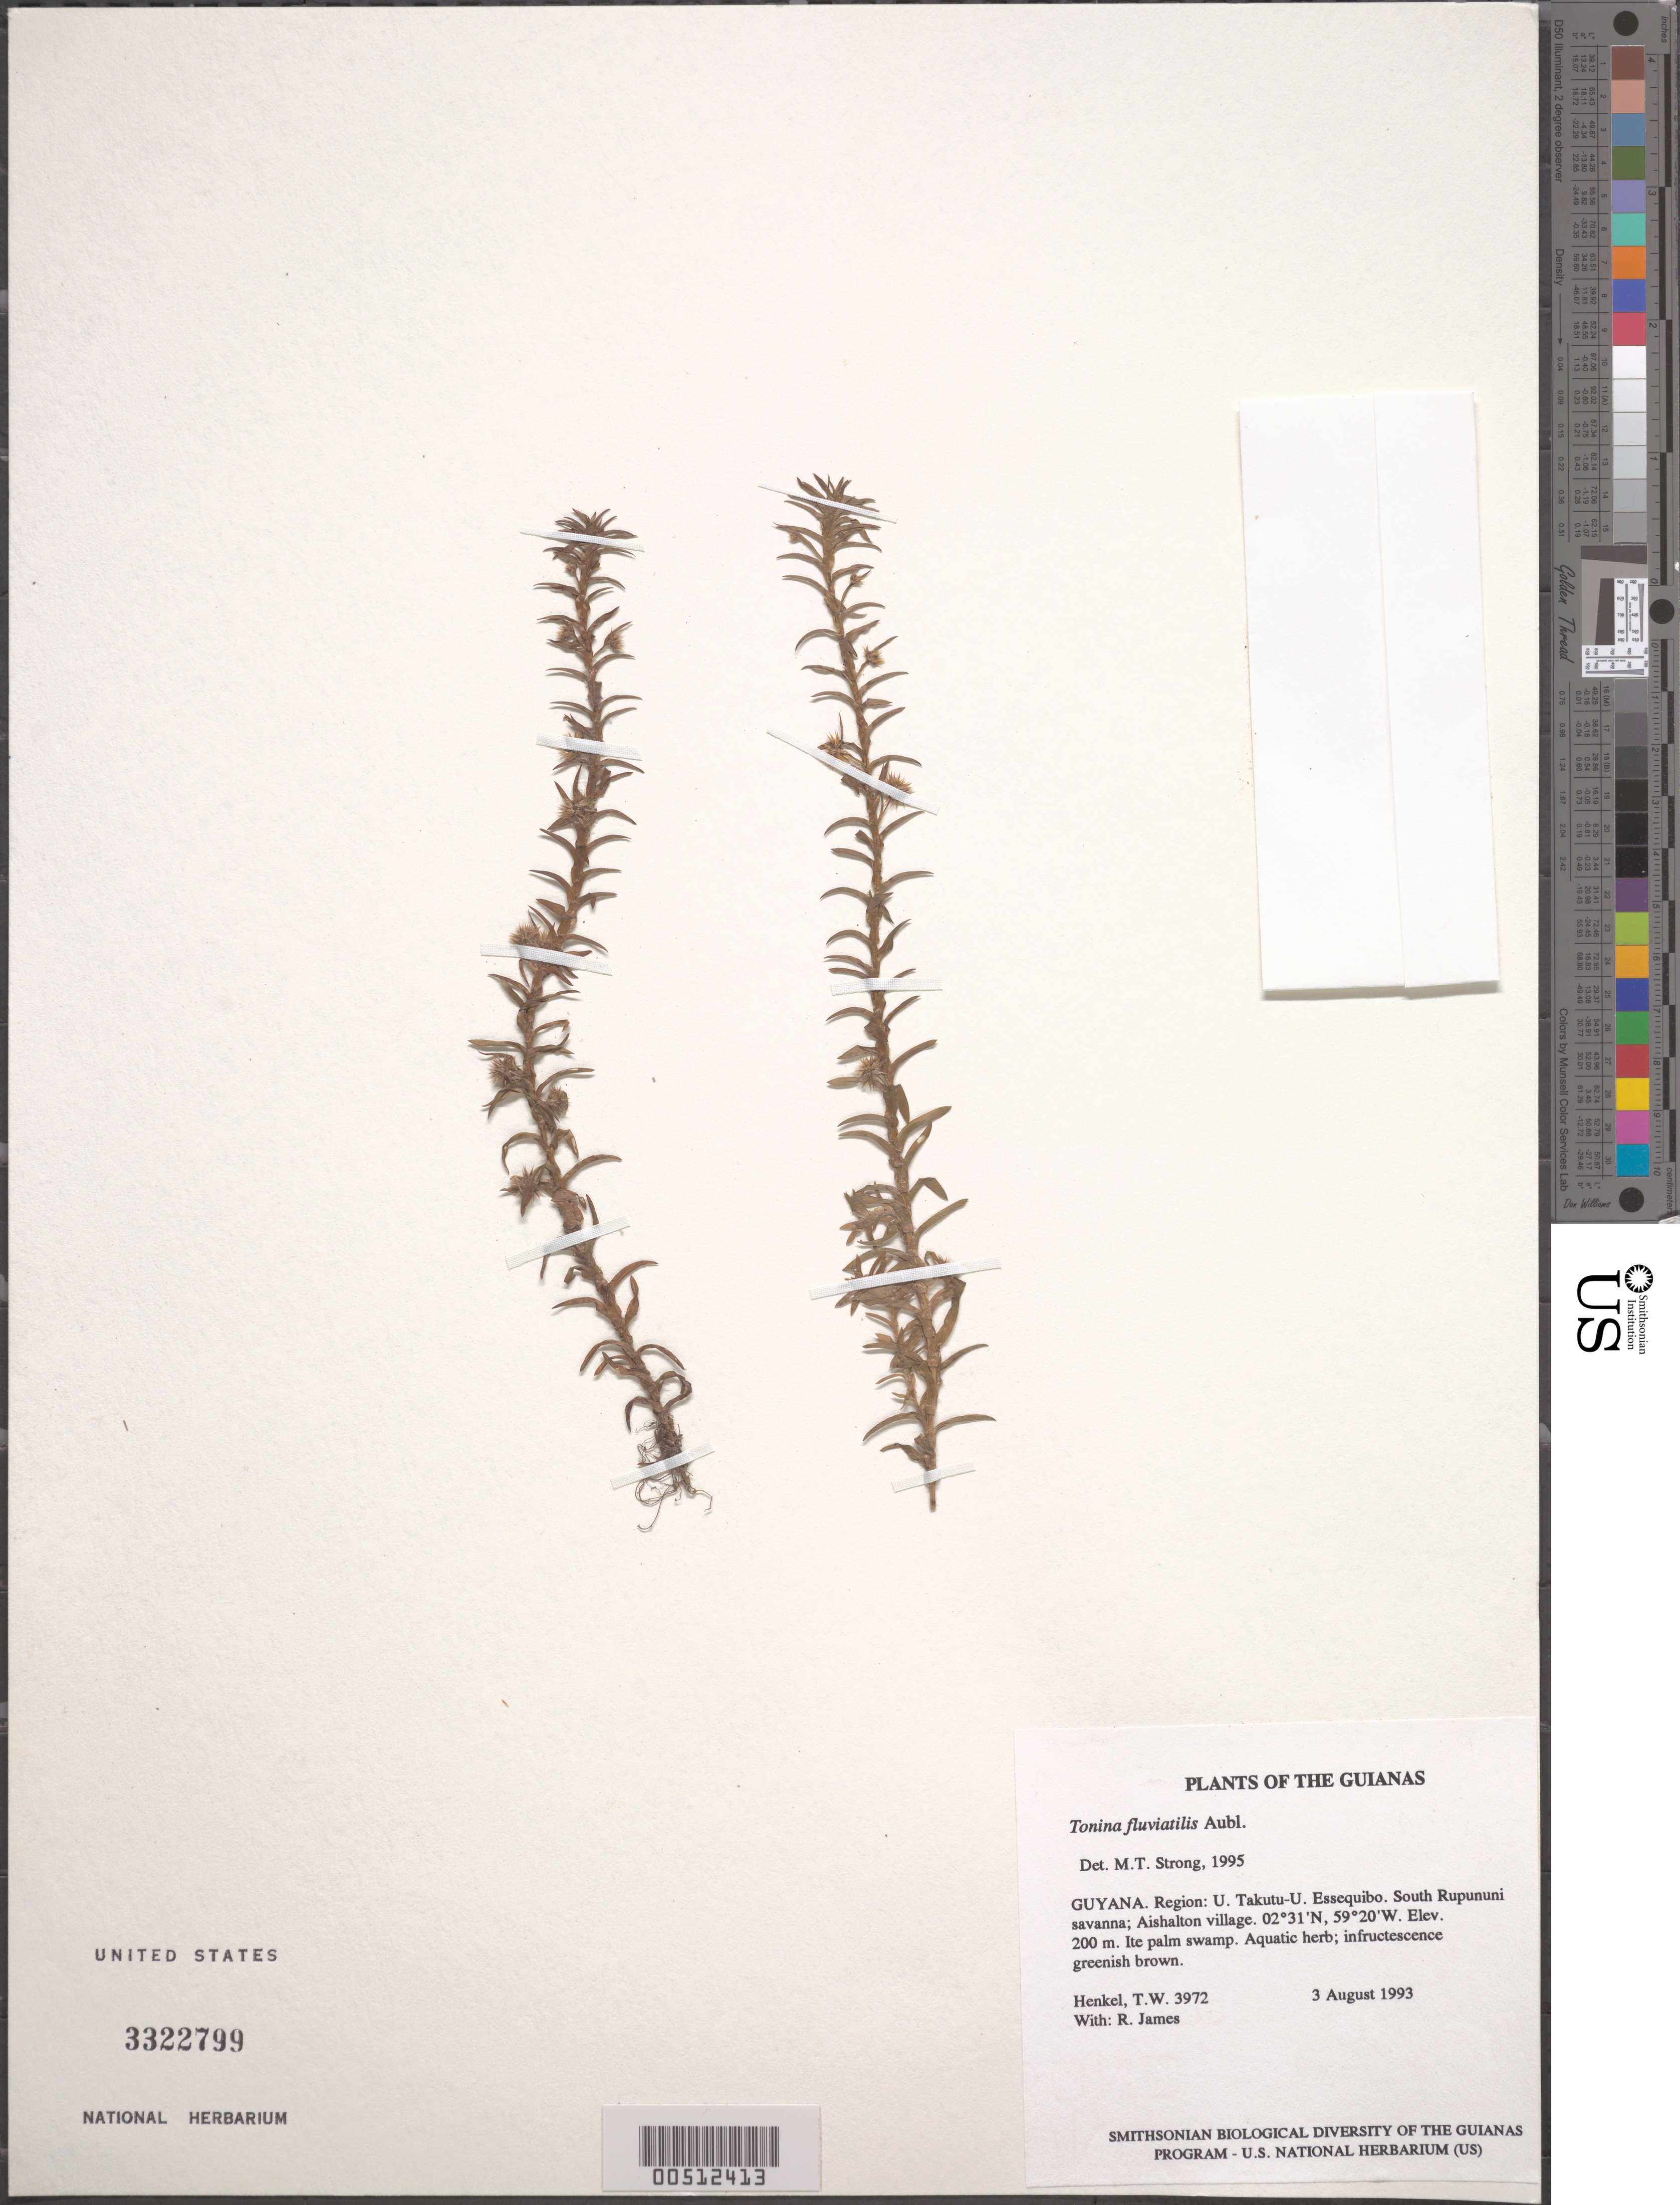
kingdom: Plantae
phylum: Tracheophyta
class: Liliopsida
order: Poales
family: Eriocaulaceae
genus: Tonina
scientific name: Tonina fluviatilis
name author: Aubl.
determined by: Strong, M. T., (US), Smithsonian Institution - National Museum of Natural History (UNITED STATES)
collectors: T. Henkel & R. James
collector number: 3972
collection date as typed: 3 August 1994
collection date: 1994-08-03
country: Guyana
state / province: U. Takutu-U. Essequibo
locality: South Rupununi savanna; Aishalton village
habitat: Ite palm swamp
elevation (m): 200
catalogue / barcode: US 3322799